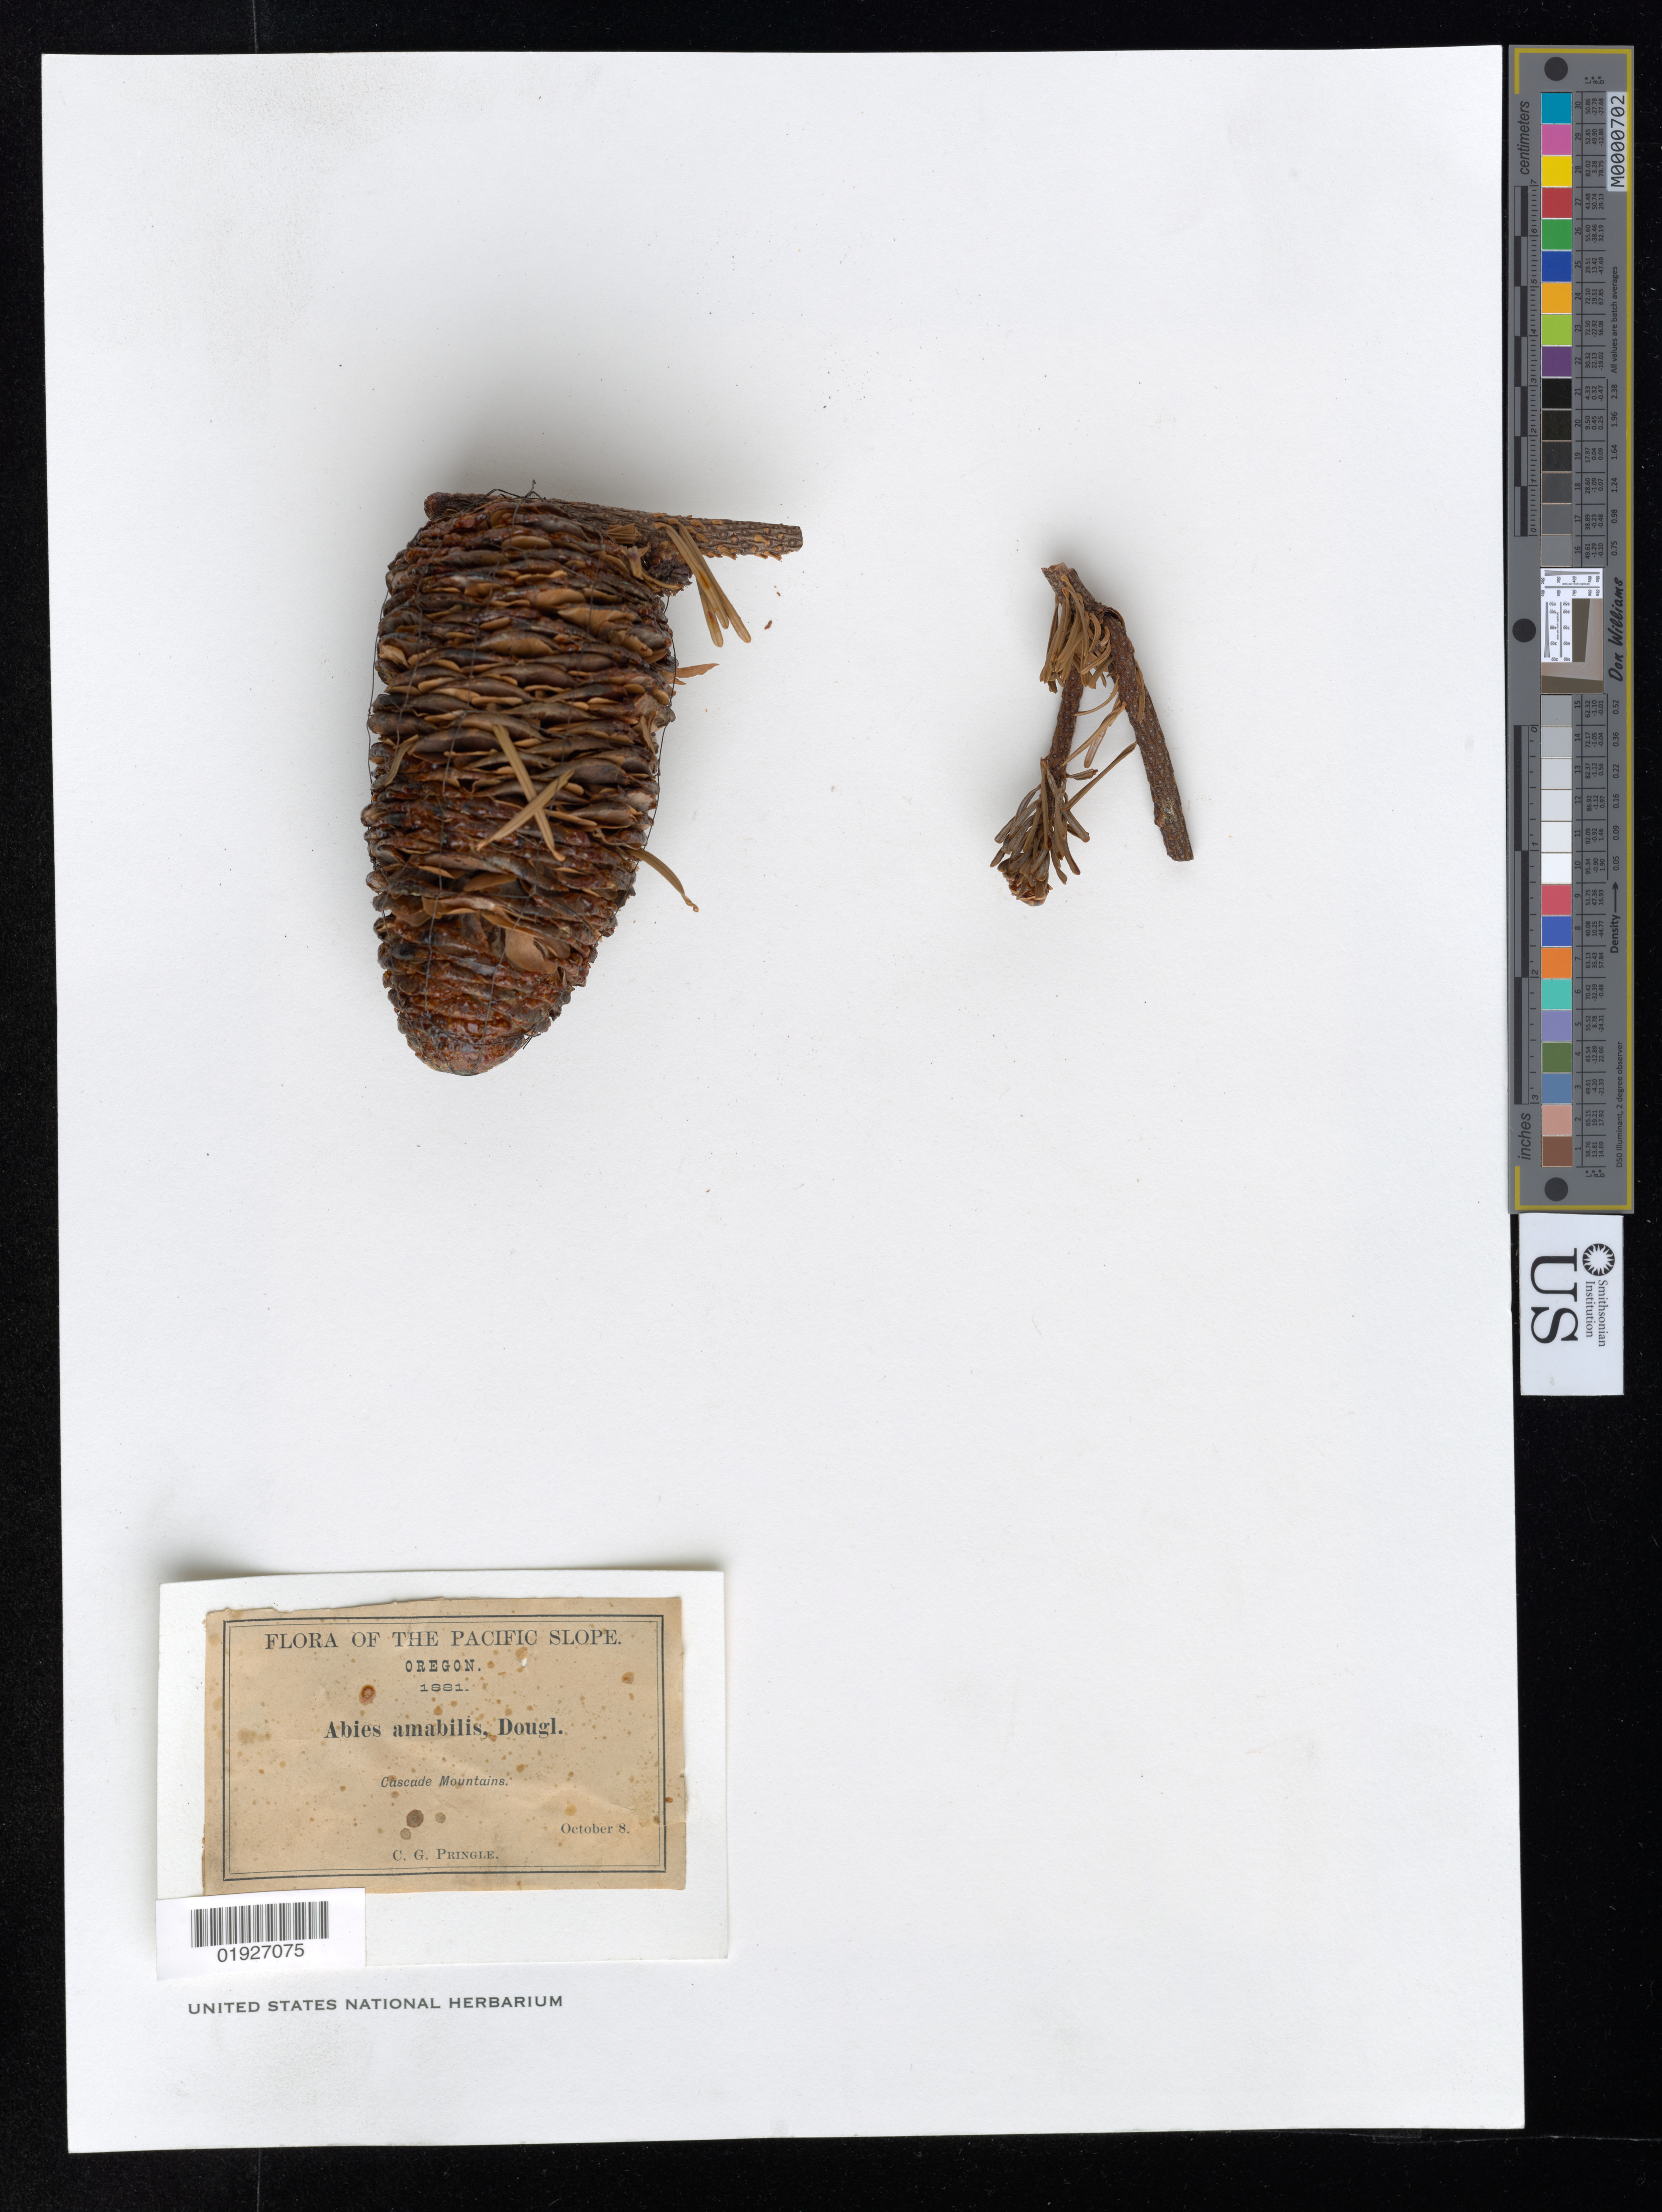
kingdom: Plantae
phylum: Tracheophyta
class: Pinopsida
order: Pinales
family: Pinaceae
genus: Abies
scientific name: Abies amabilis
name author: Douglas ex J. Forbes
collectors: C. G. Pringle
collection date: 1881-10-08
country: United States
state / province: Oregon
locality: The Pacific Slope, Cascade Mountains